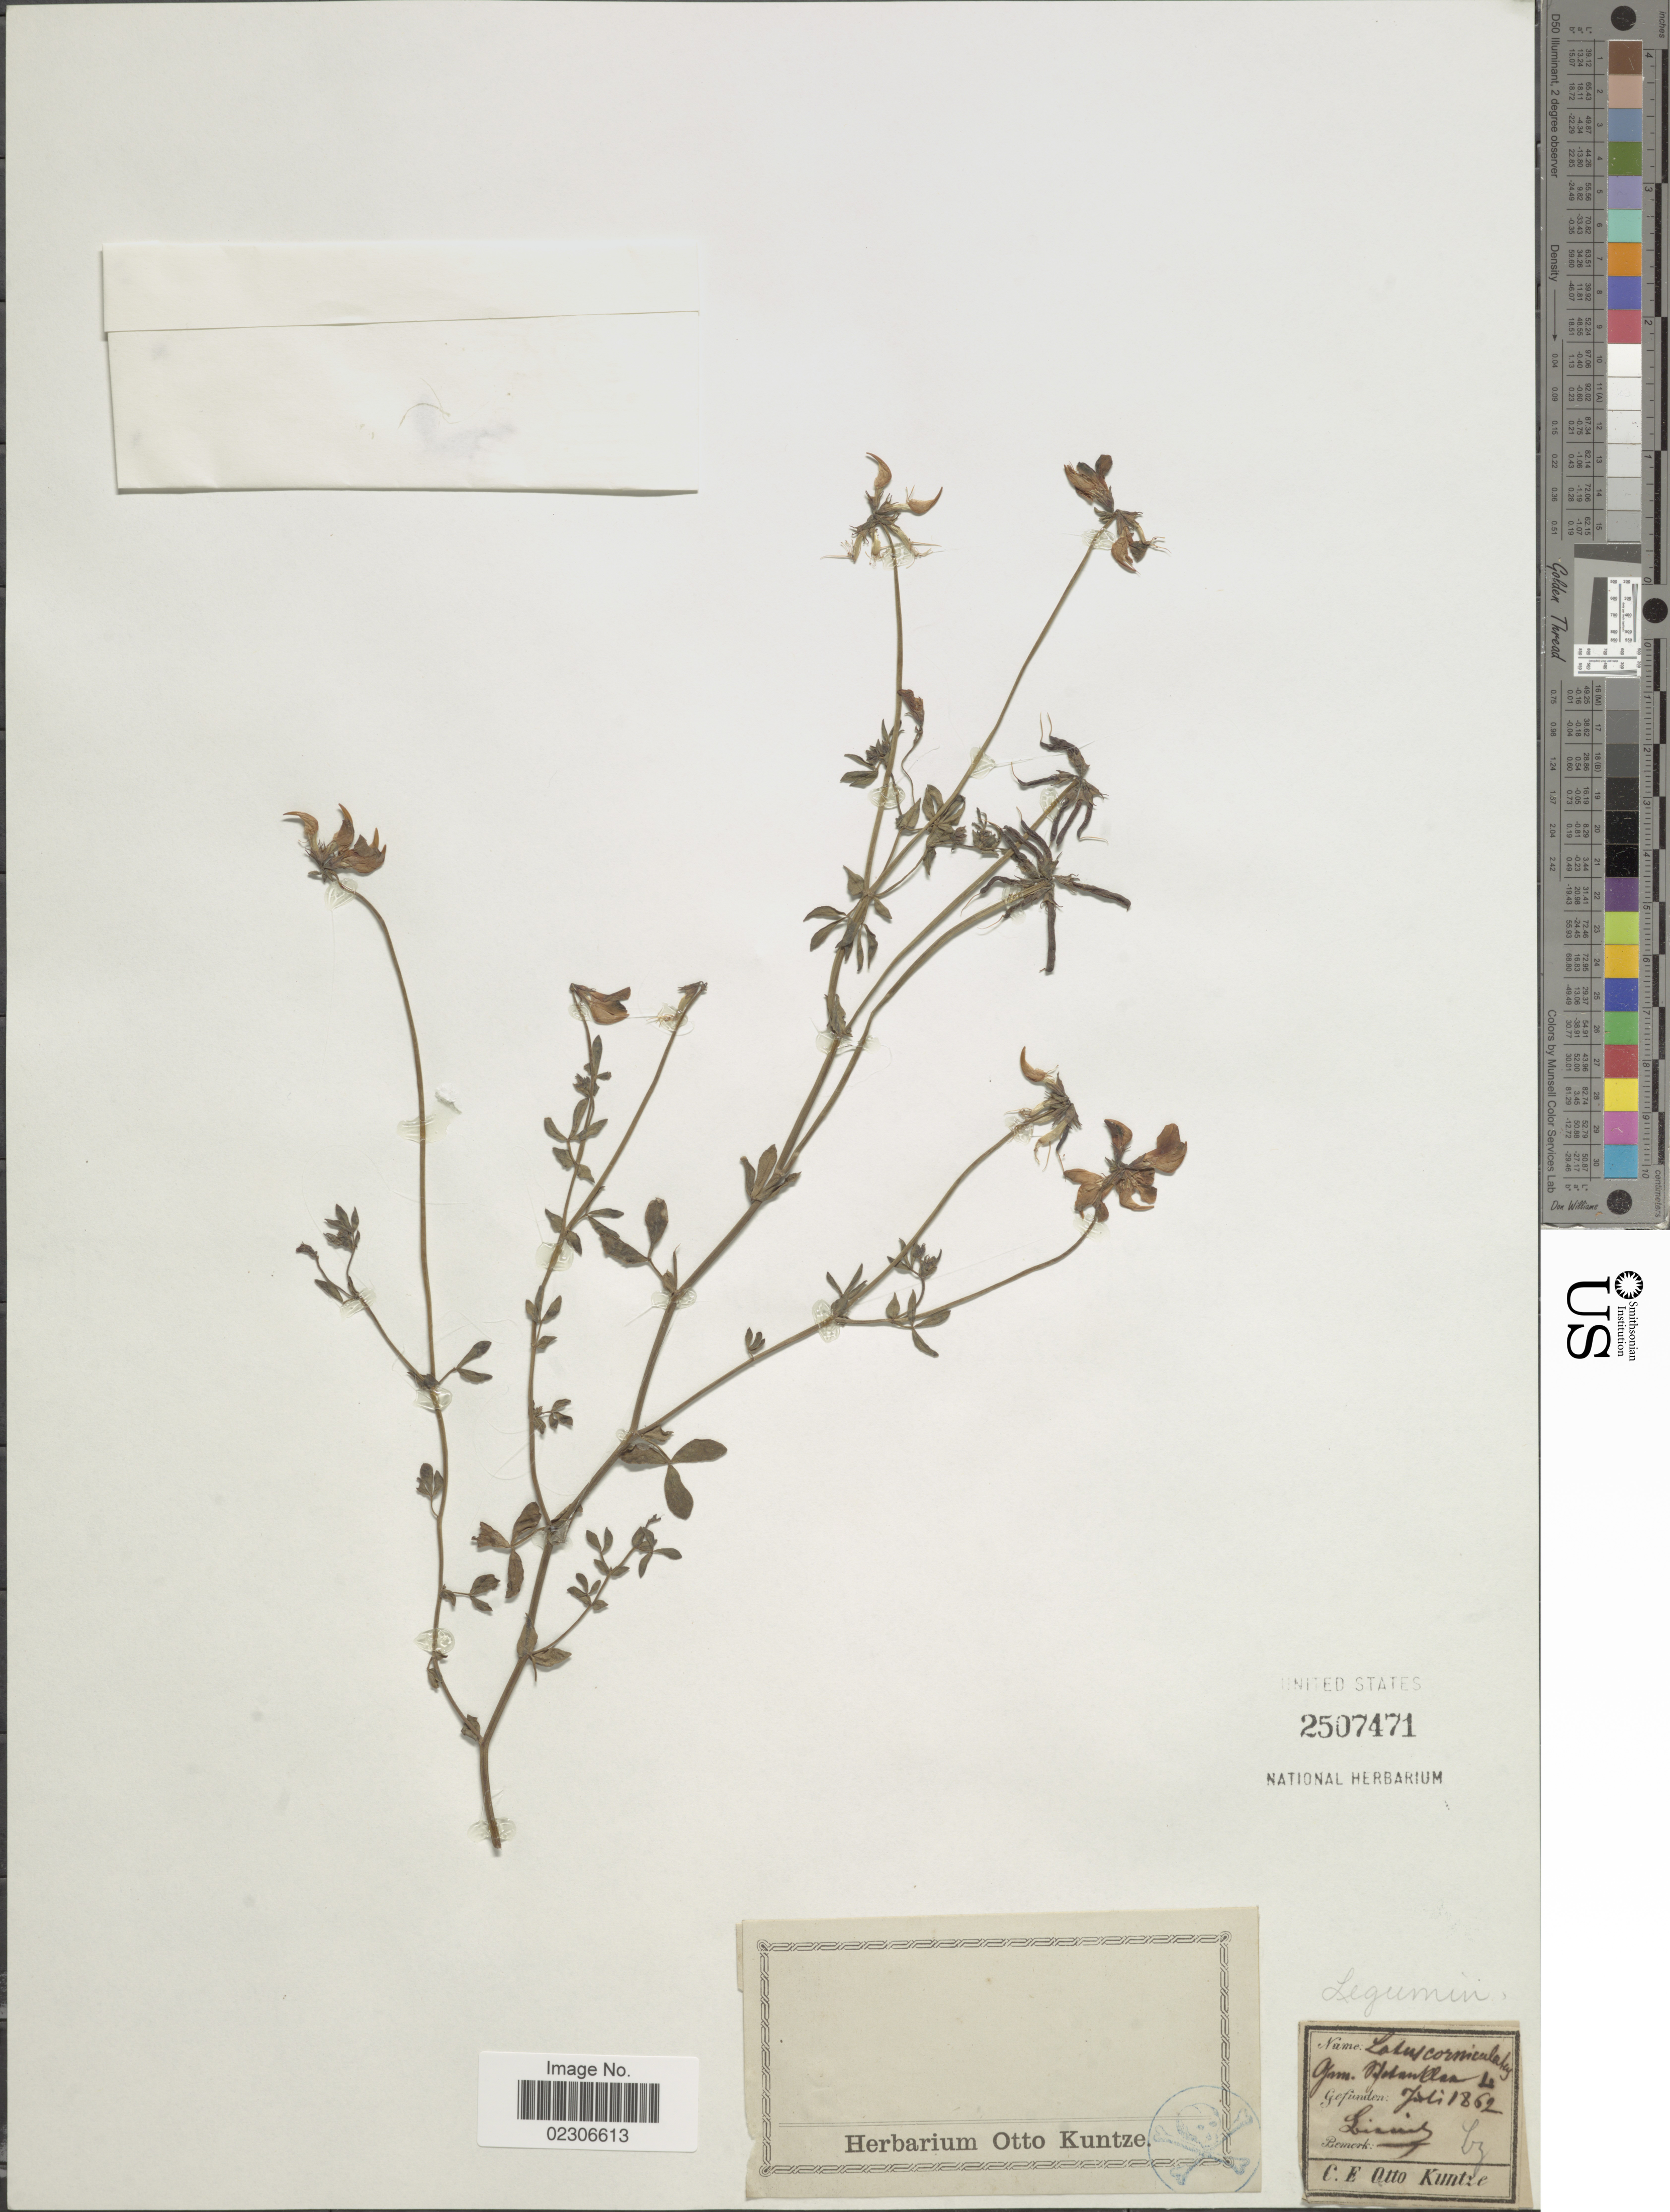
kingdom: Plantae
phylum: Tracheophyta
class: Magnoliopsida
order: Fabales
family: Fabaceae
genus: Lotus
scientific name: Lotus corniculatus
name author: L.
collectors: C.E.O. Kuntze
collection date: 1862-07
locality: Liruis [interpreted]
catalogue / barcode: US 2507471